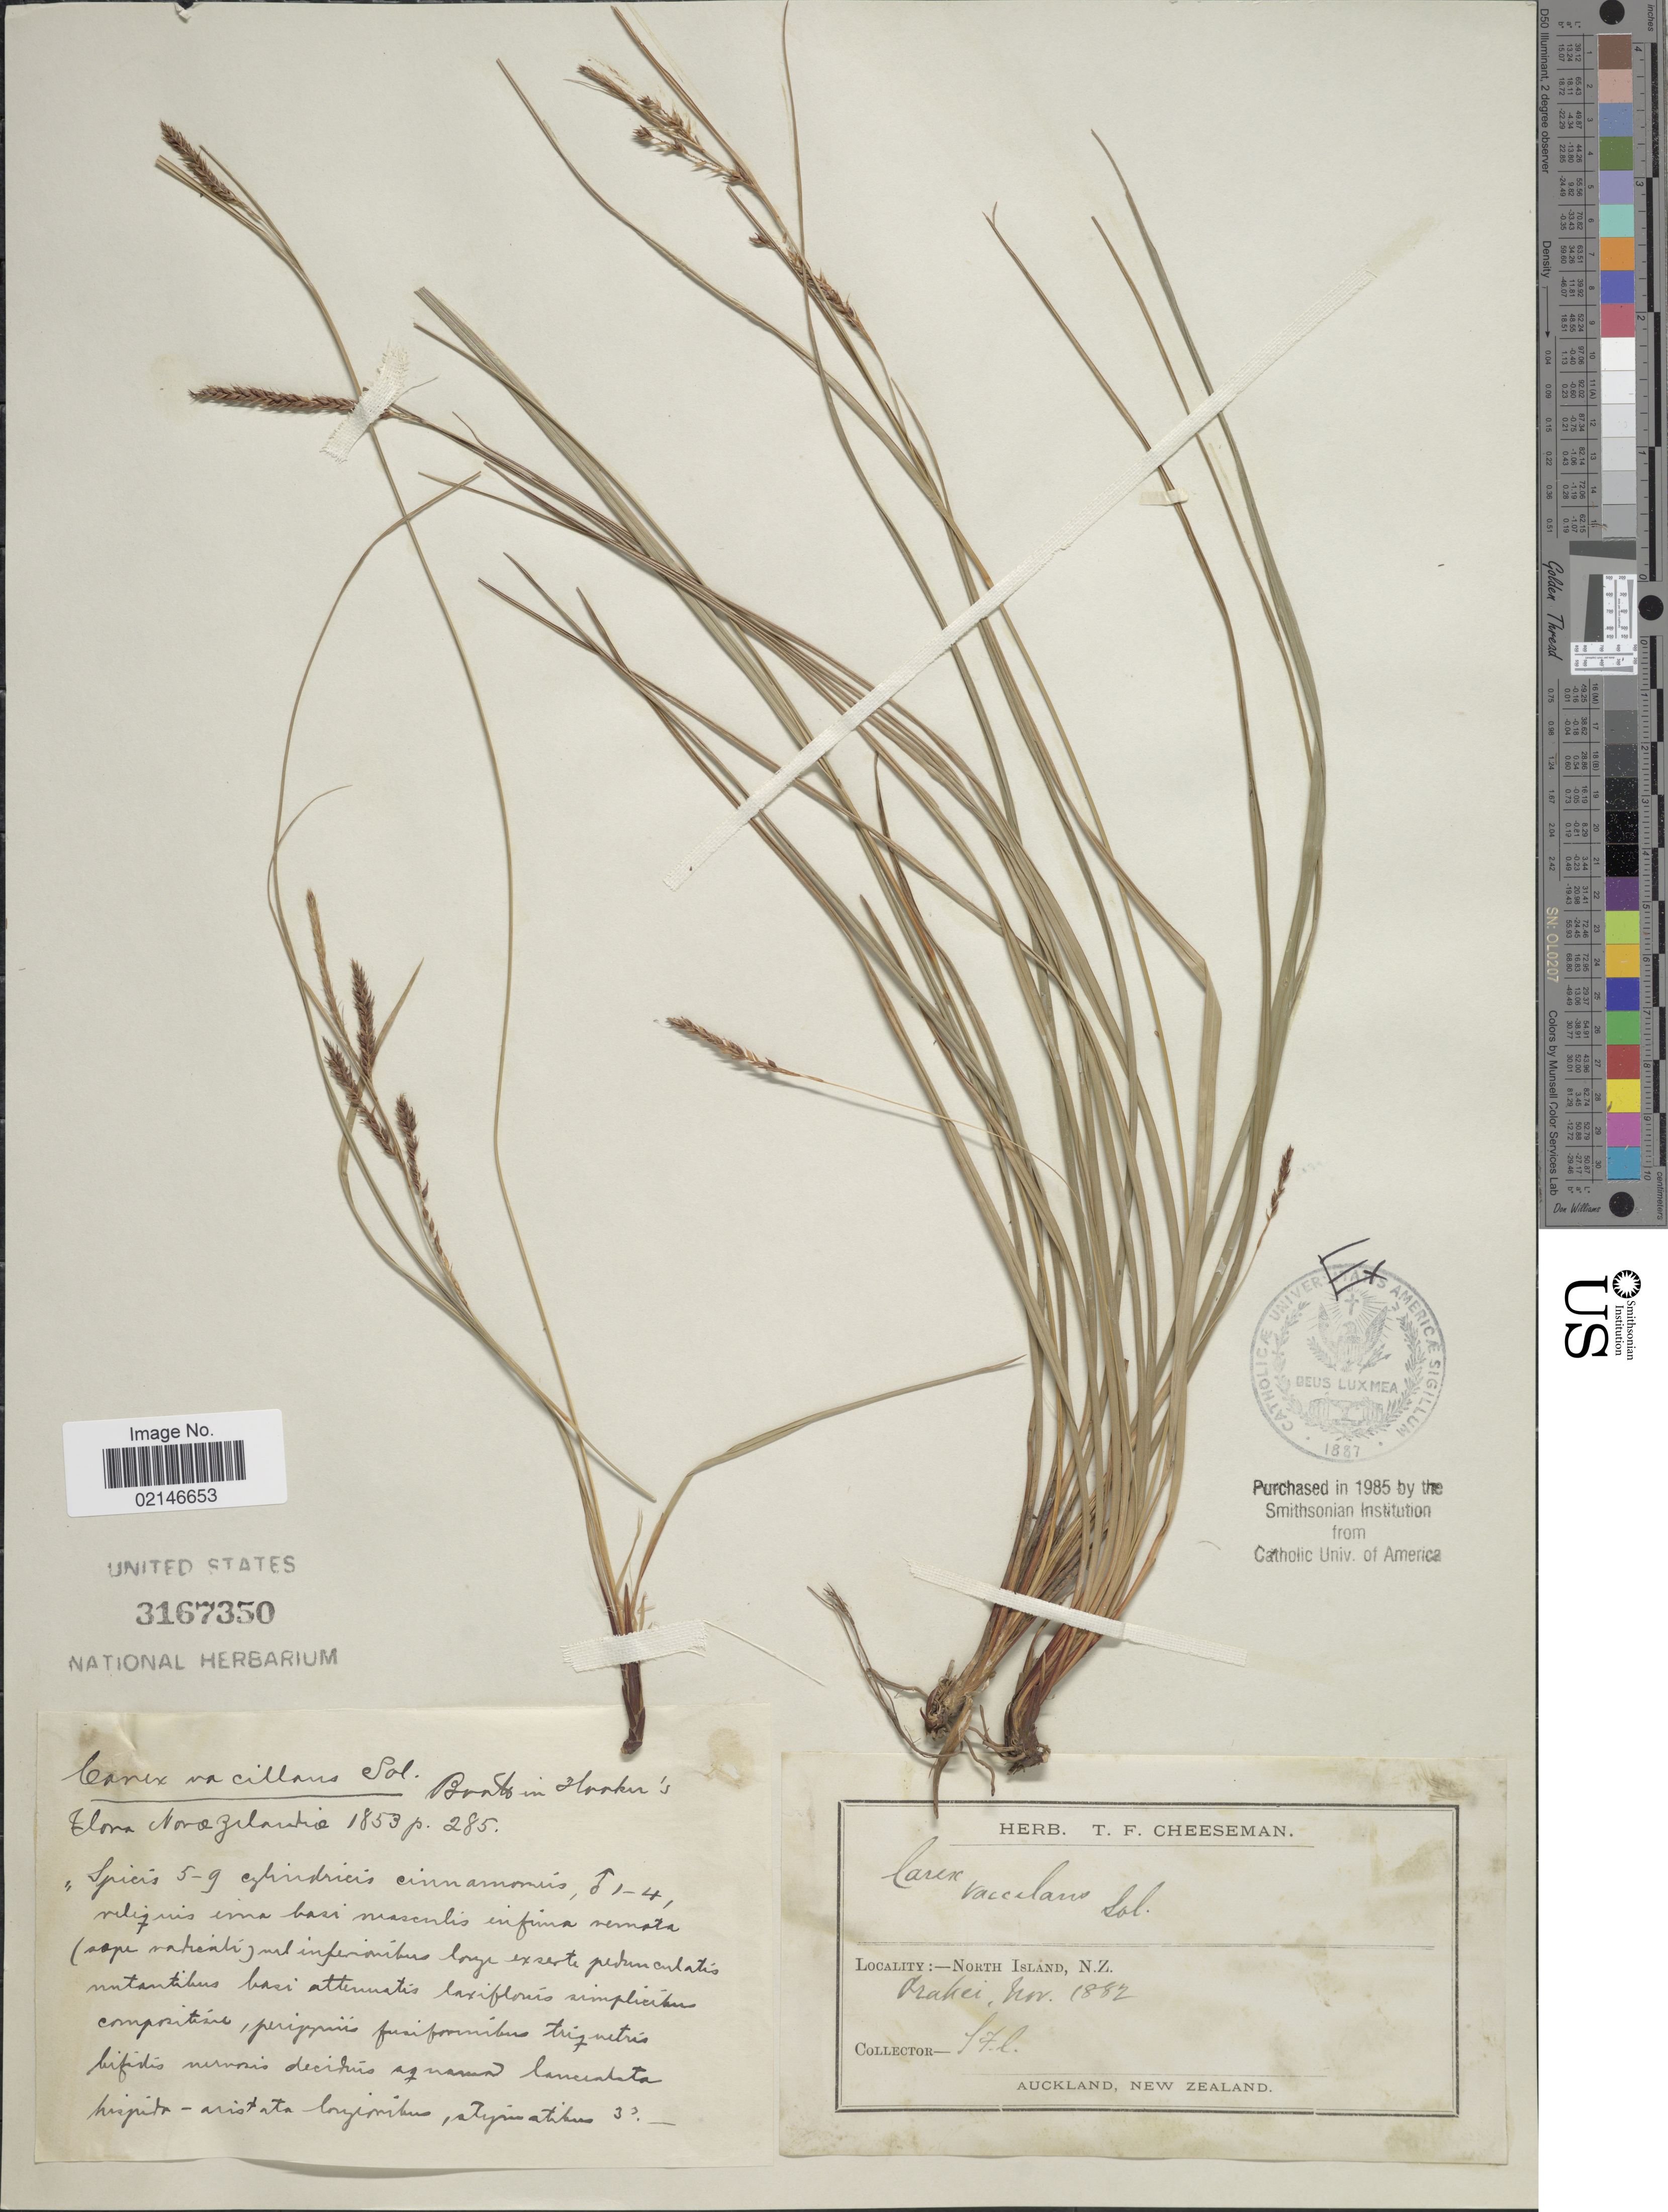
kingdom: Plantae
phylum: Tracheophyta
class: Liliopsida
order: Poales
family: Cyperaceae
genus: Carex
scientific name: Carex vacillans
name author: Drejer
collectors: T. F. Cheeseman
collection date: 1882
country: Indonesia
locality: North Island, Orakei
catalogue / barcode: US 3167350